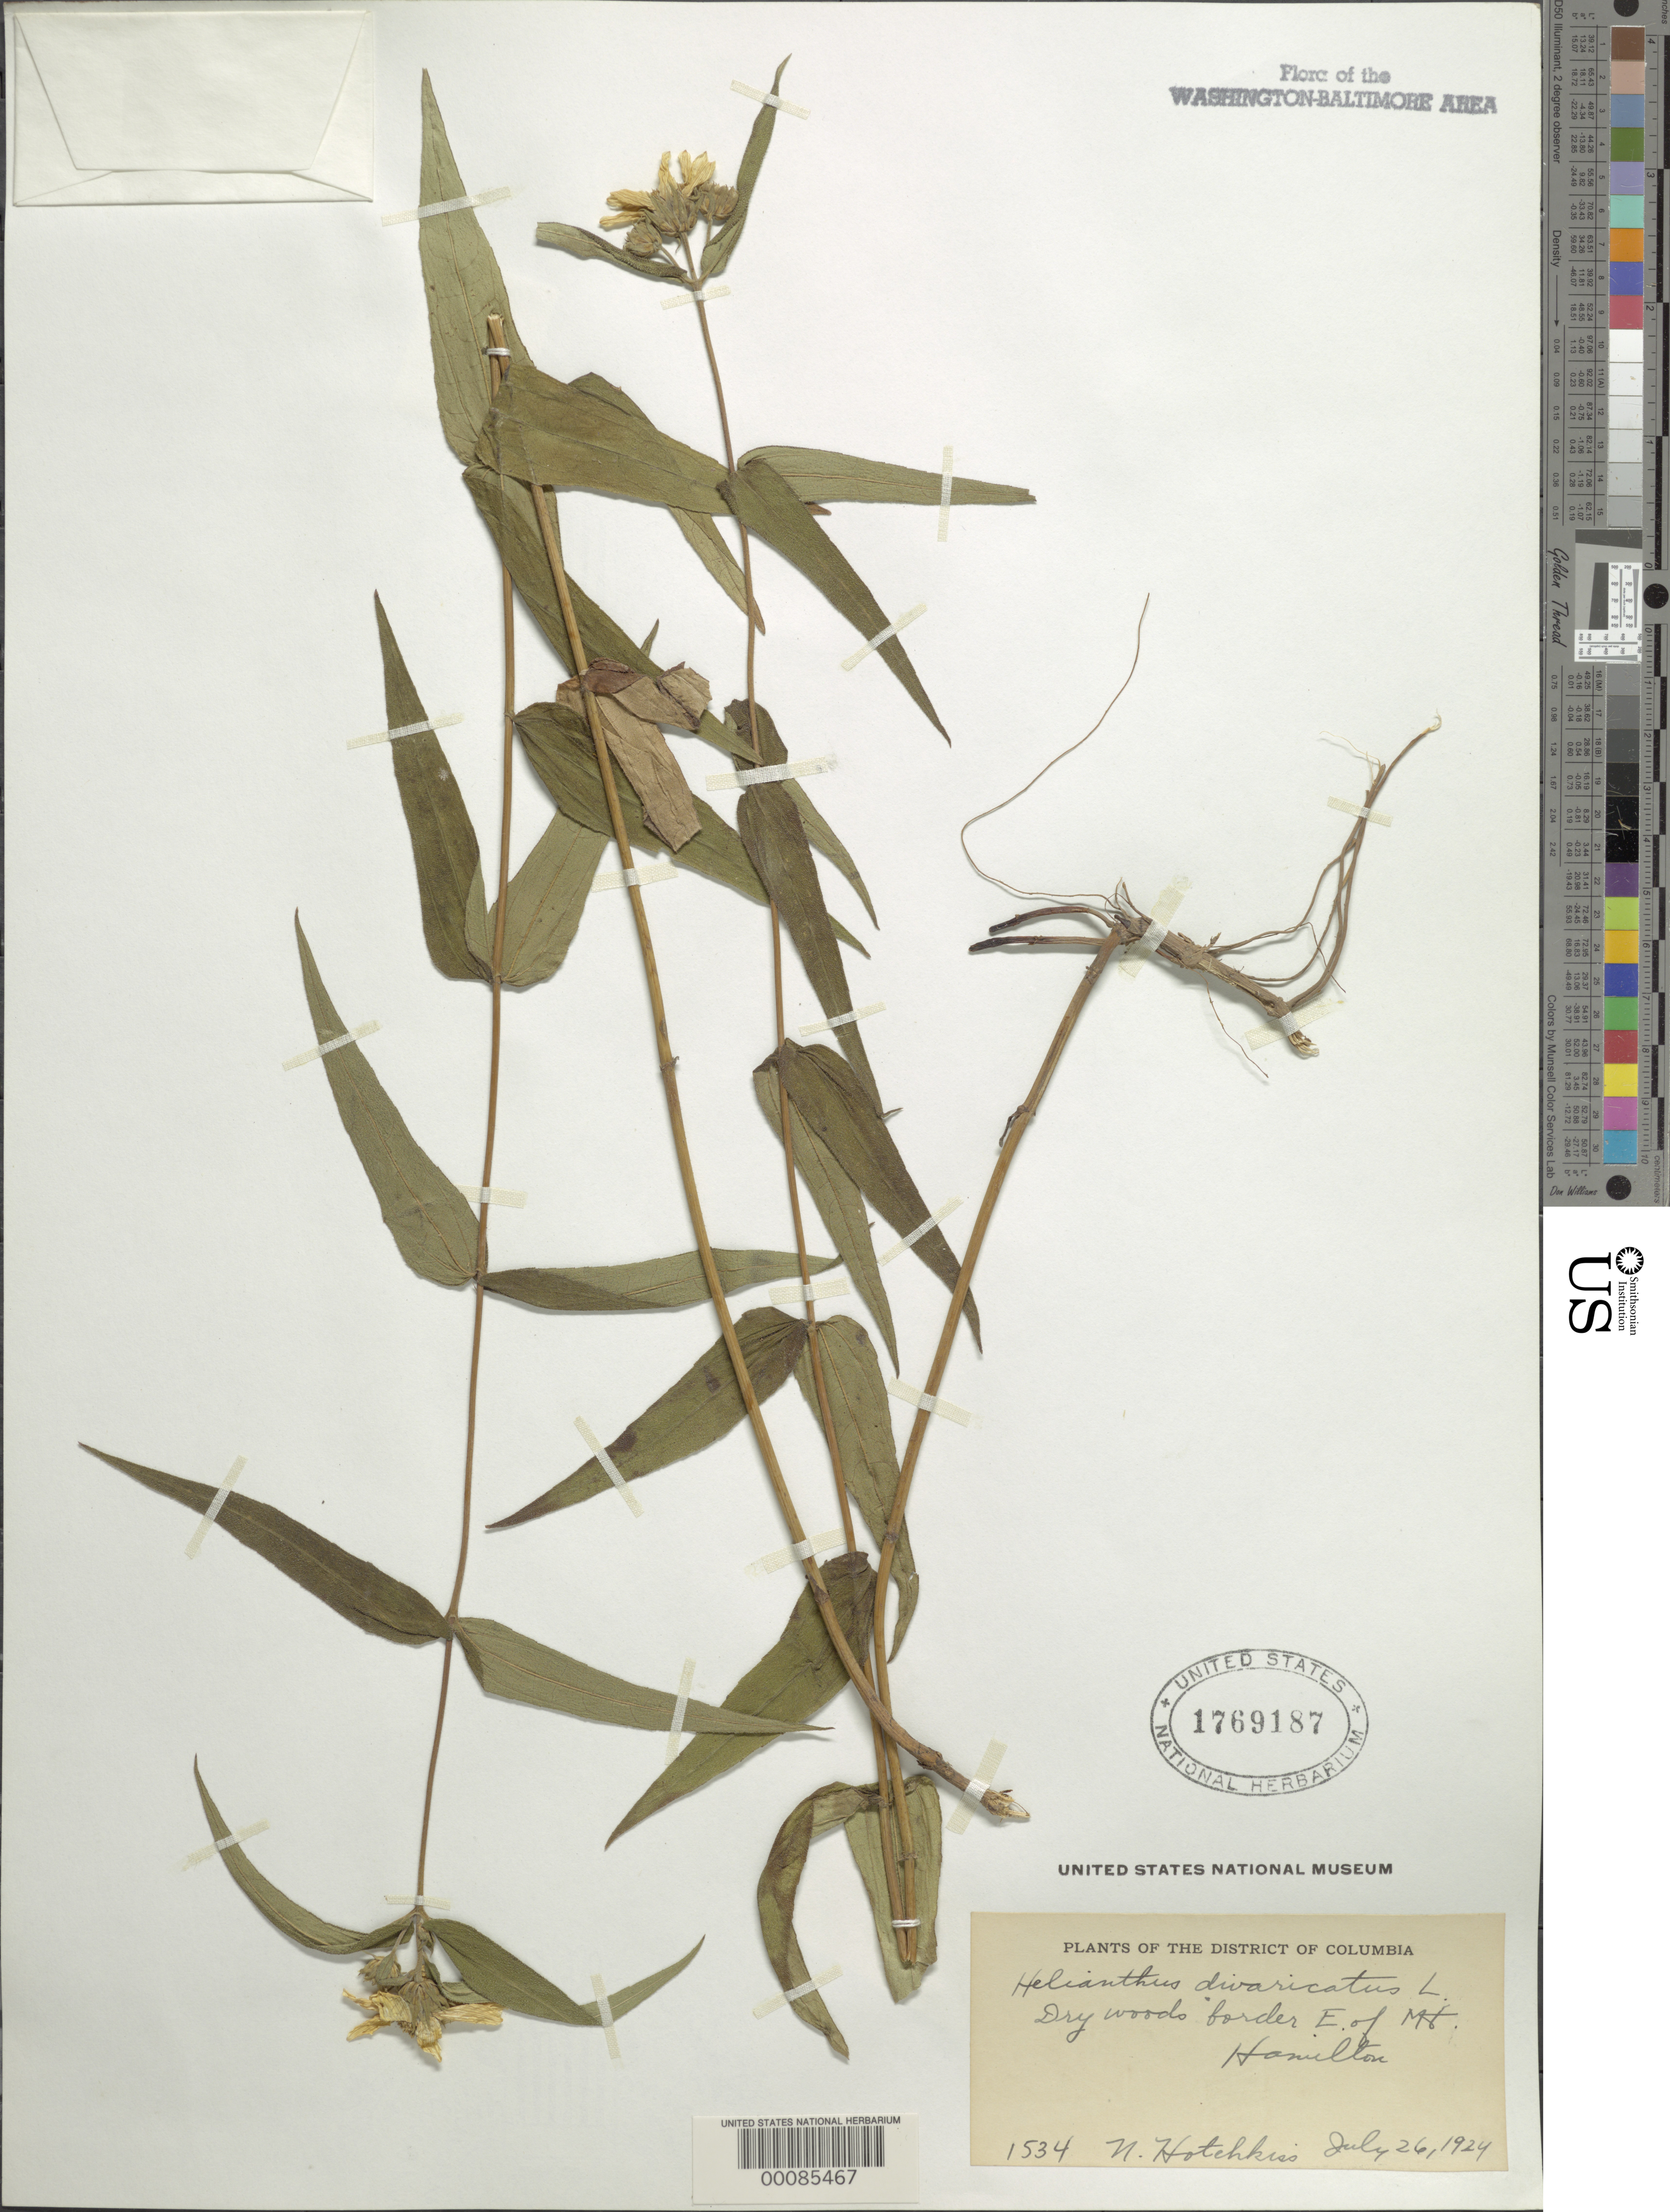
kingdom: Plantae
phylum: Tracheophyta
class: Magnoliopsida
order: Asterales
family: Asteraceae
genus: Helianthus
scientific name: Helianthus divaricatus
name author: L.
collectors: N. Hotchkiss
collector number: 1534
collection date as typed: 26 Jul 1924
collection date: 1924-07-26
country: United States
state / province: District of Columbia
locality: East of Mount Hamilton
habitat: Dry woods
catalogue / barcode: US 1769187